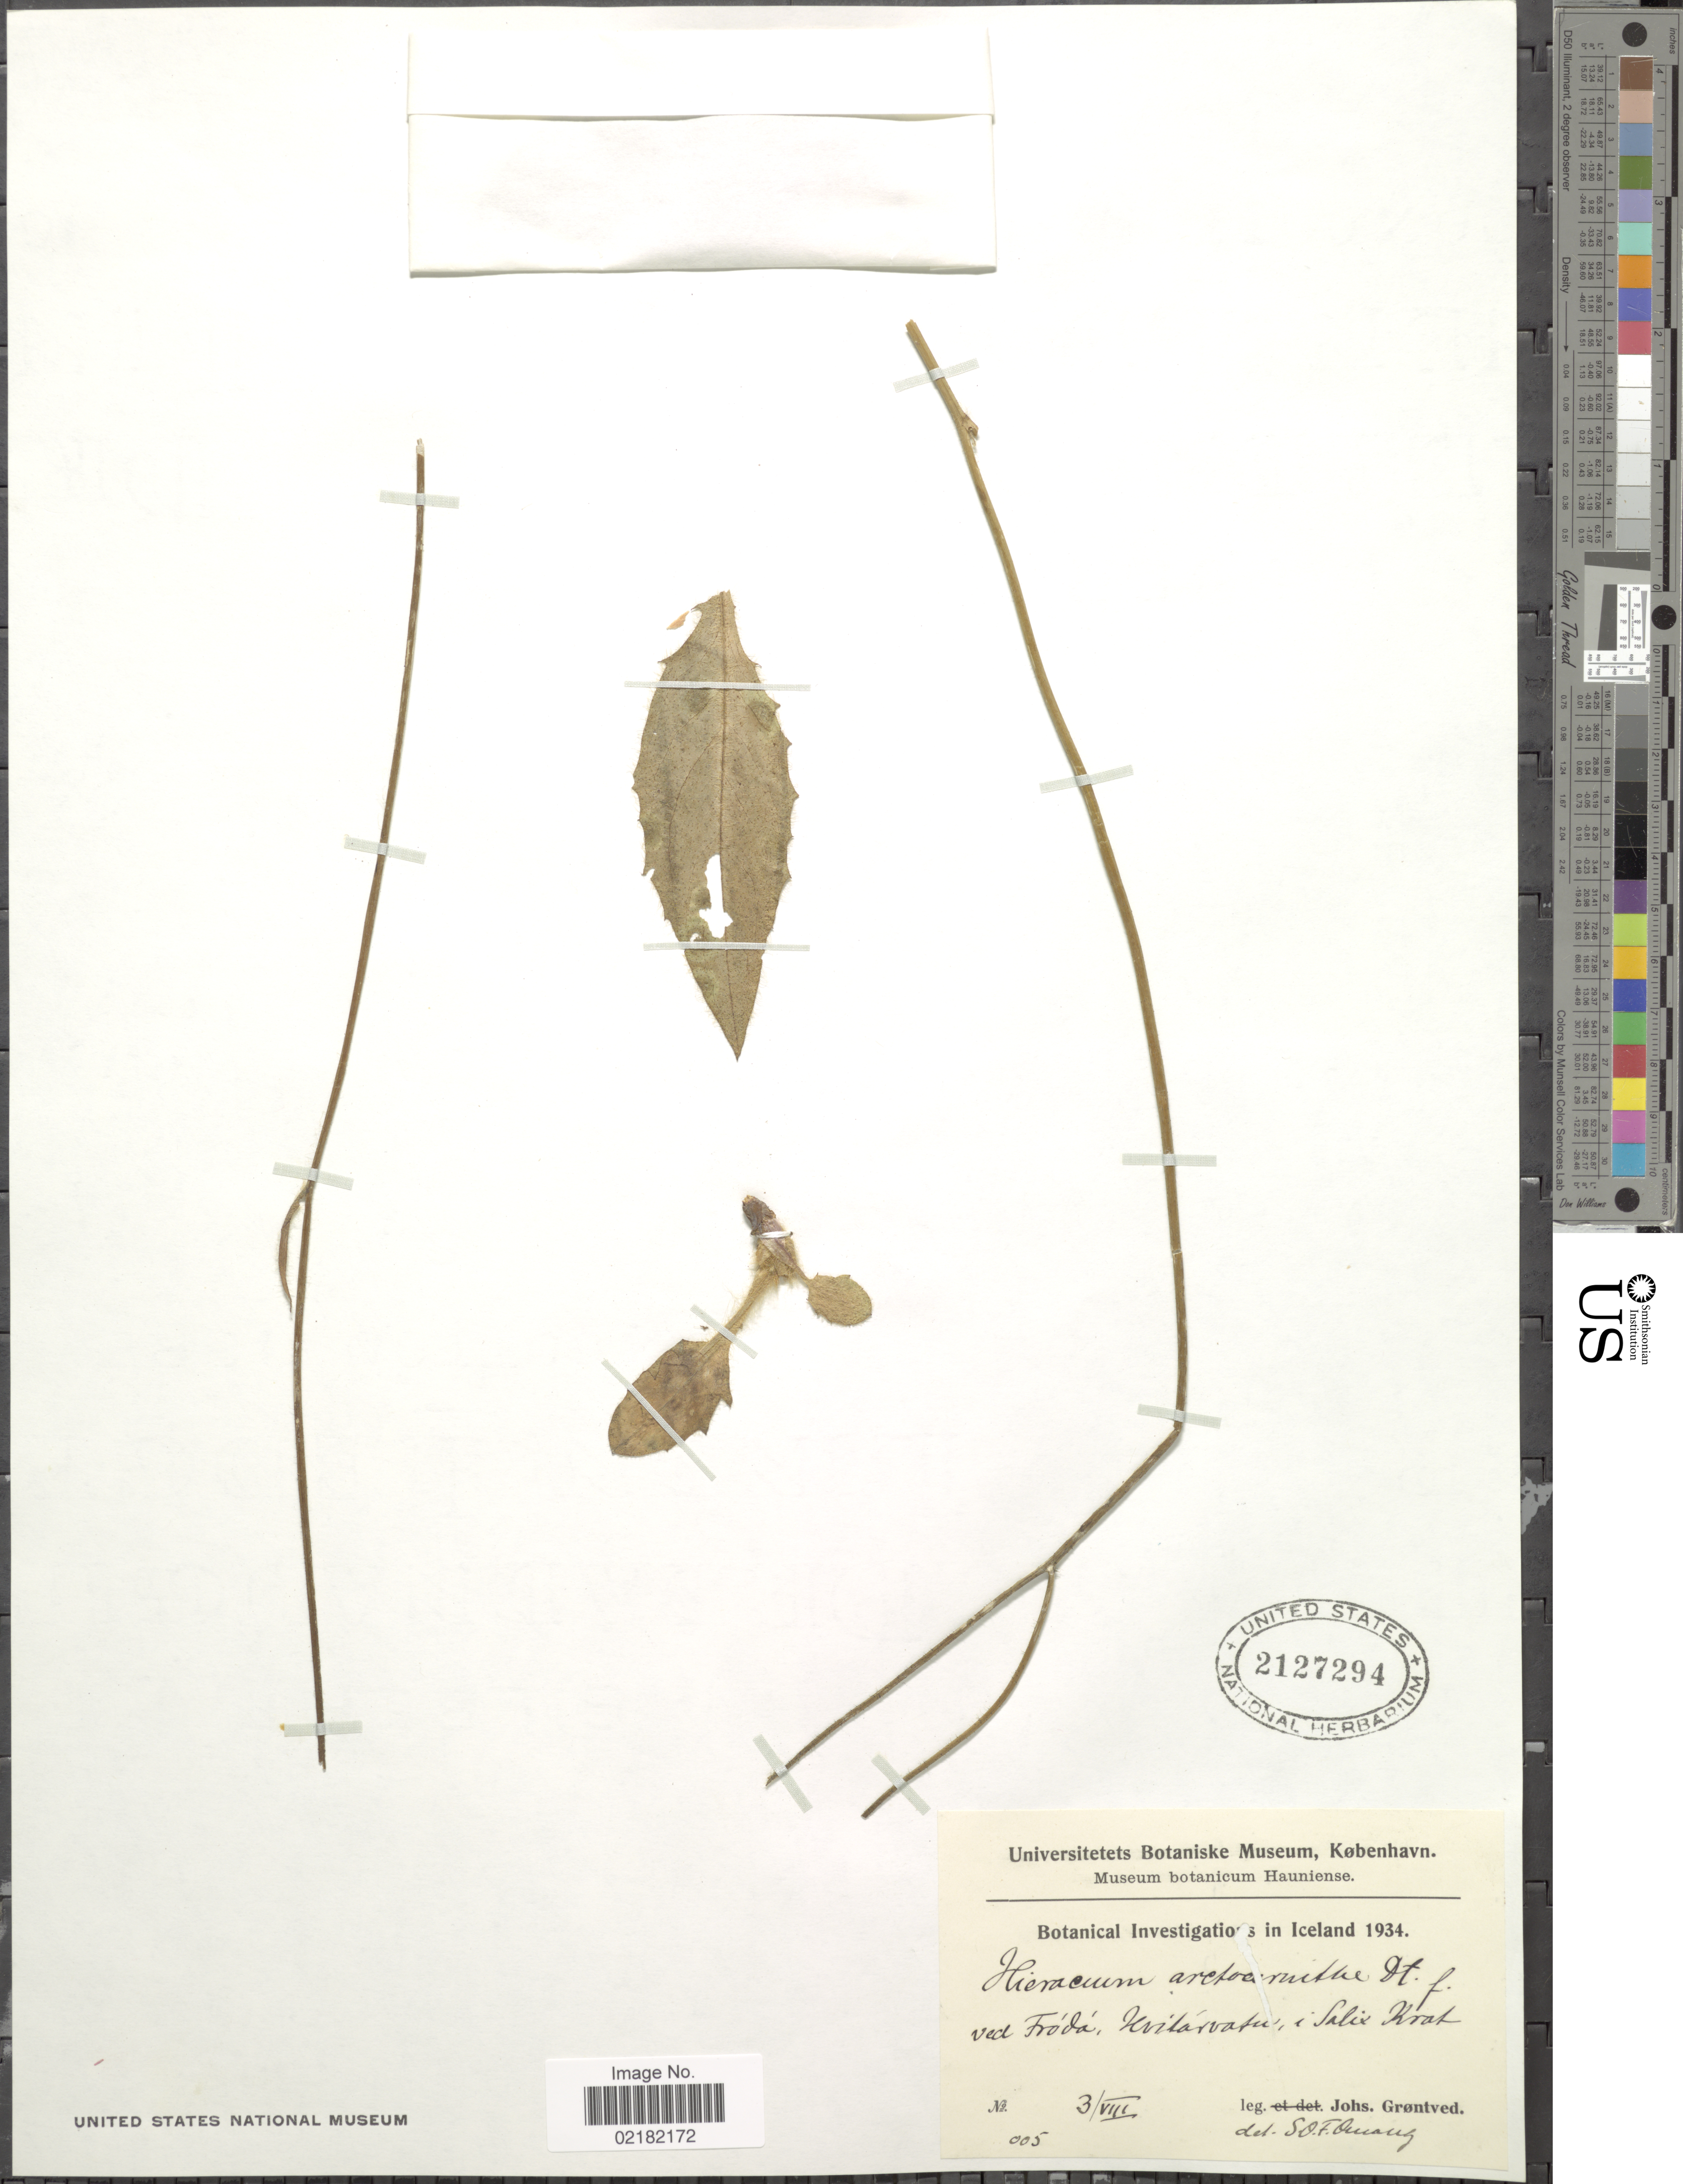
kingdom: Plantae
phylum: Tracheophyta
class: Magnoliopsida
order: Asterales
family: Asteraceae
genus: Hieracium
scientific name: Hieracium arctocerinthe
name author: Dahlst.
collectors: J. Grøntved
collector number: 005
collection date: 1934-08-03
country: Iceland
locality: Ved Fróðá, Hvítárvatn i Salix Krat.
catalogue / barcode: US 2127294